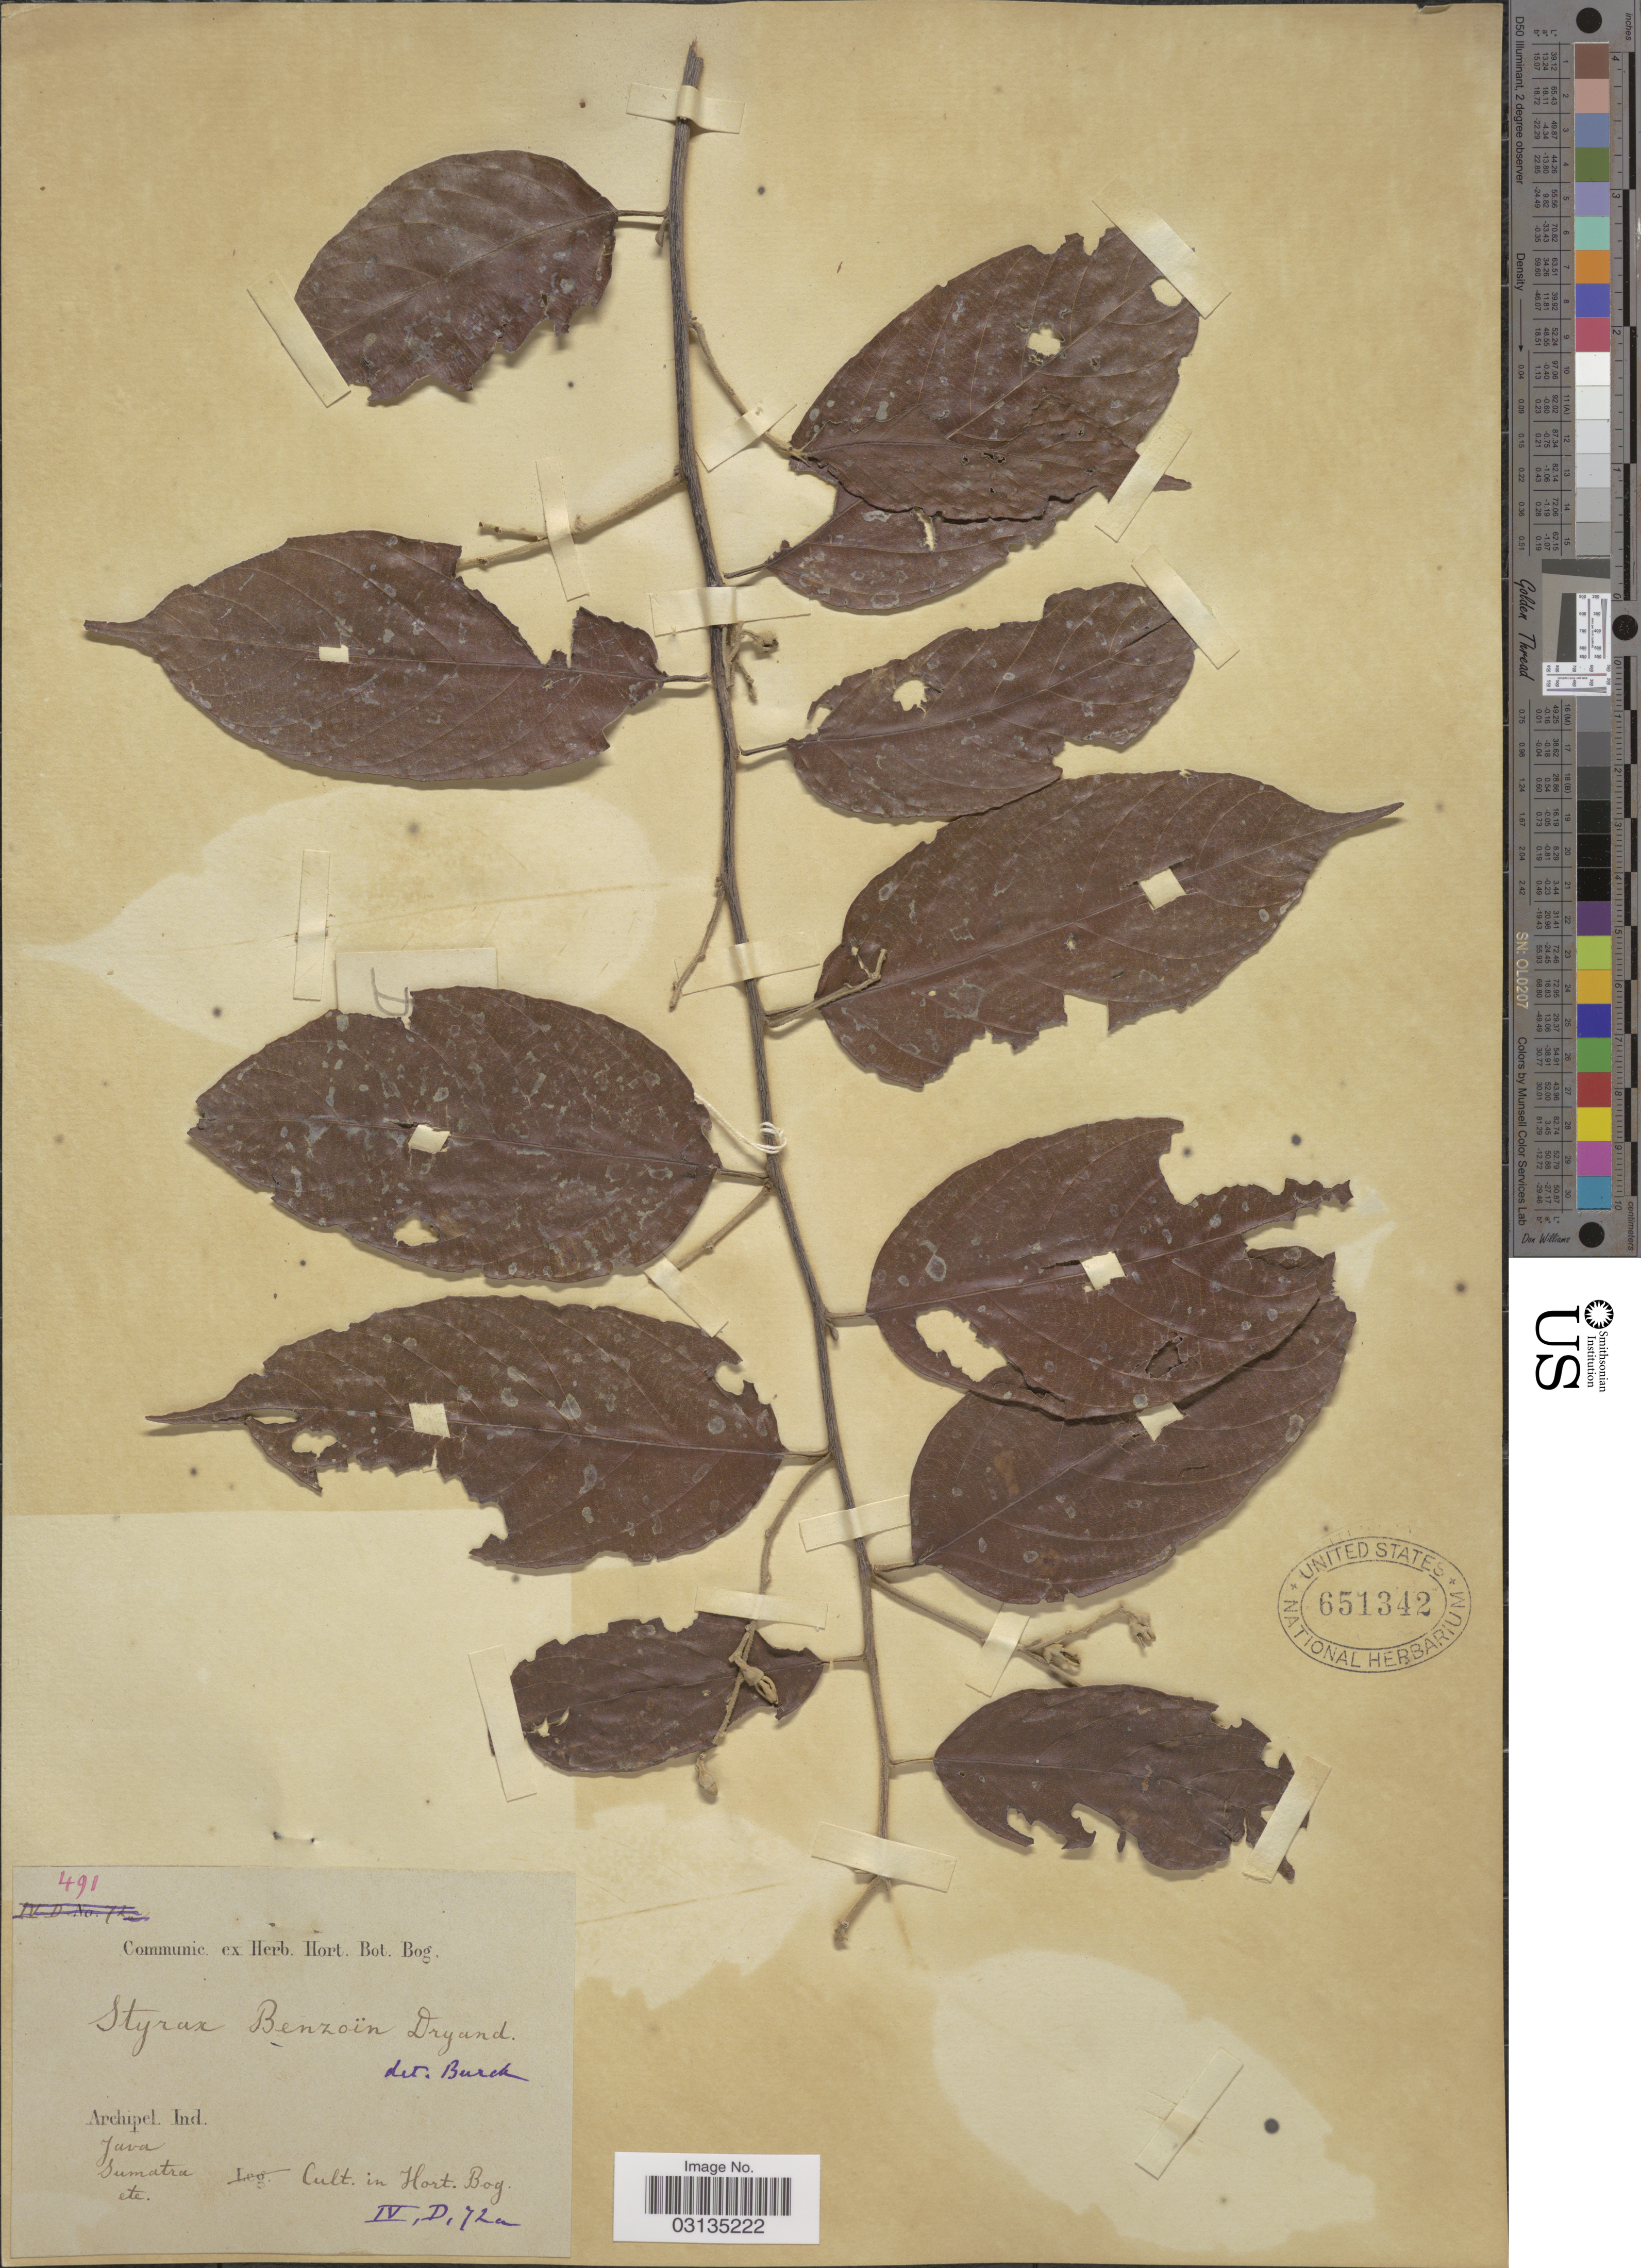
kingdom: Plantae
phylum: Tracheophyta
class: Magnoliopsida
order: Ericales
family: Styracaceae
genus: Styrax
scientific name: Styrax benzoin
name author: Dryand.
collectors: ex herb. Hort. Bot. Bog.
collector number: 491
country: Indonesia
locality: Archipel Ind., Java, Sumatra. Cult in Hort.Bog. IV,D,72a.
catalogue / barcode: US 651342